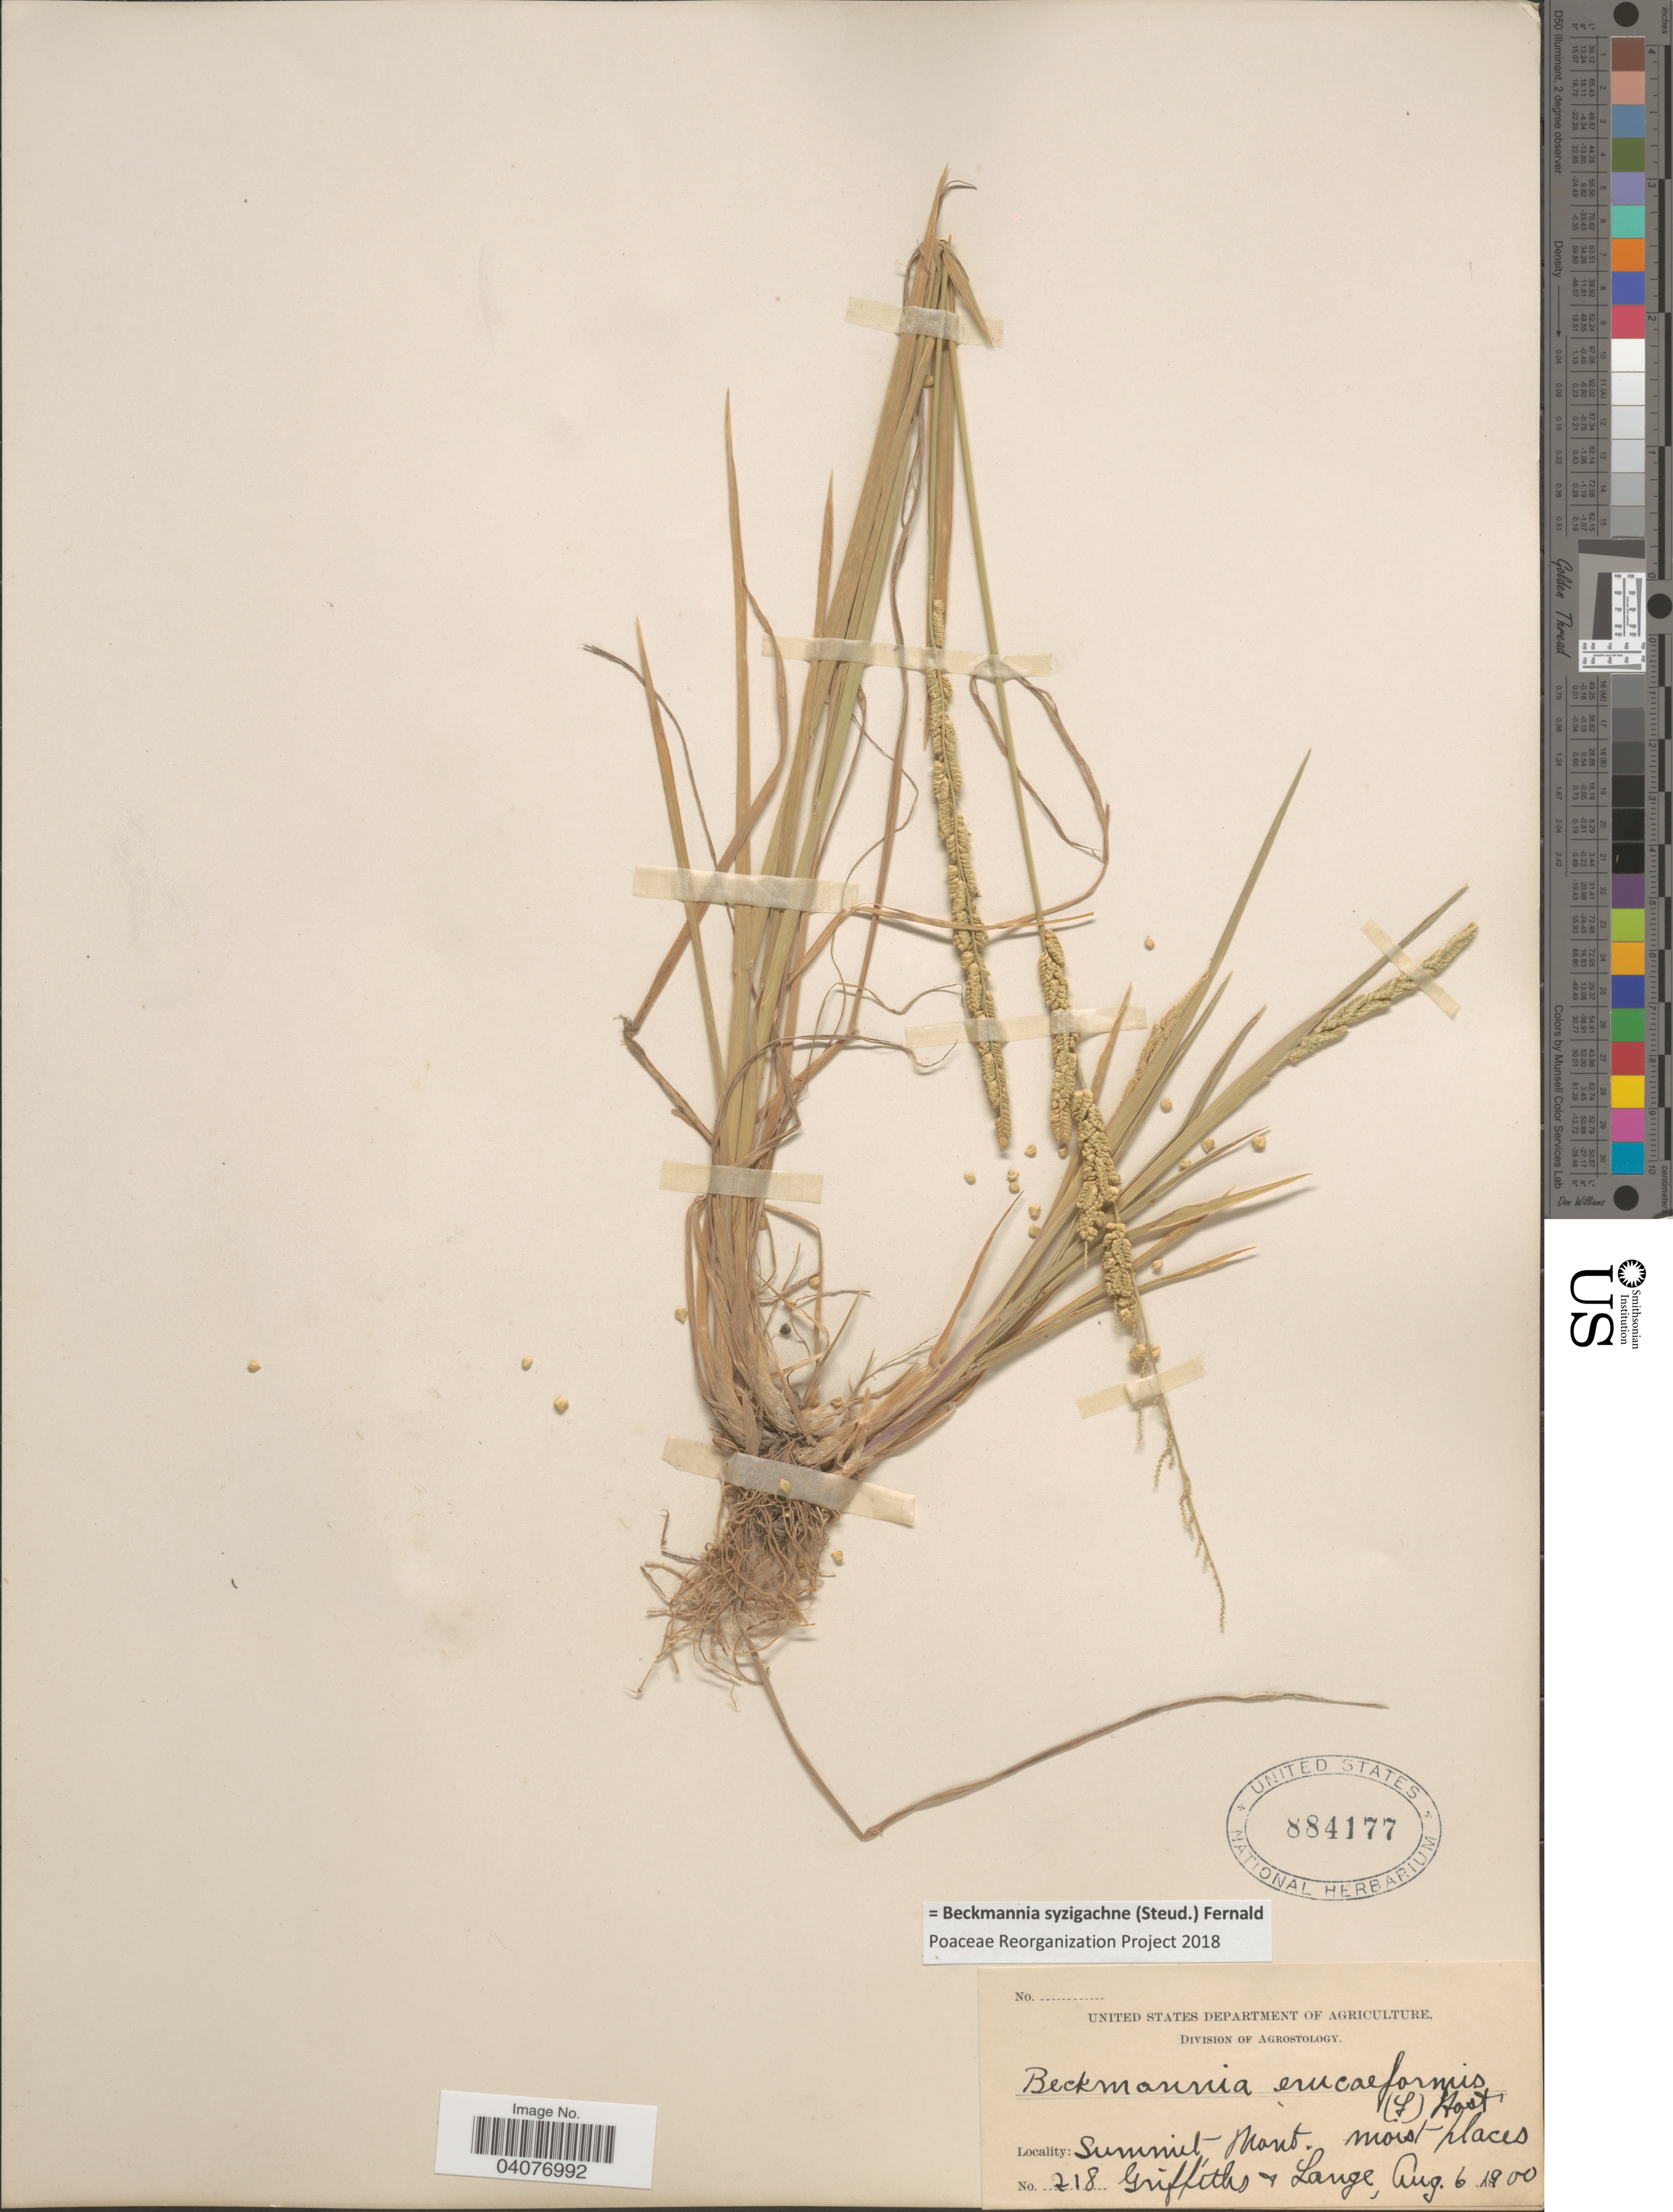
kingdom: Plantae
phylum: Tracheophyta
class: Liliopsida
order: Poales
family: Poaceae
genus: Beckmannia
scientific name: Beckmannia syzigachne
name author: (Steud.) Fernald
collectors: -- Griffiths & -- Lange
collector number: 218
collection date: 1900-08-06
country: United States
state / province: Montana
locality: Summit. Moist places.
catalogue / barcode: US 884177